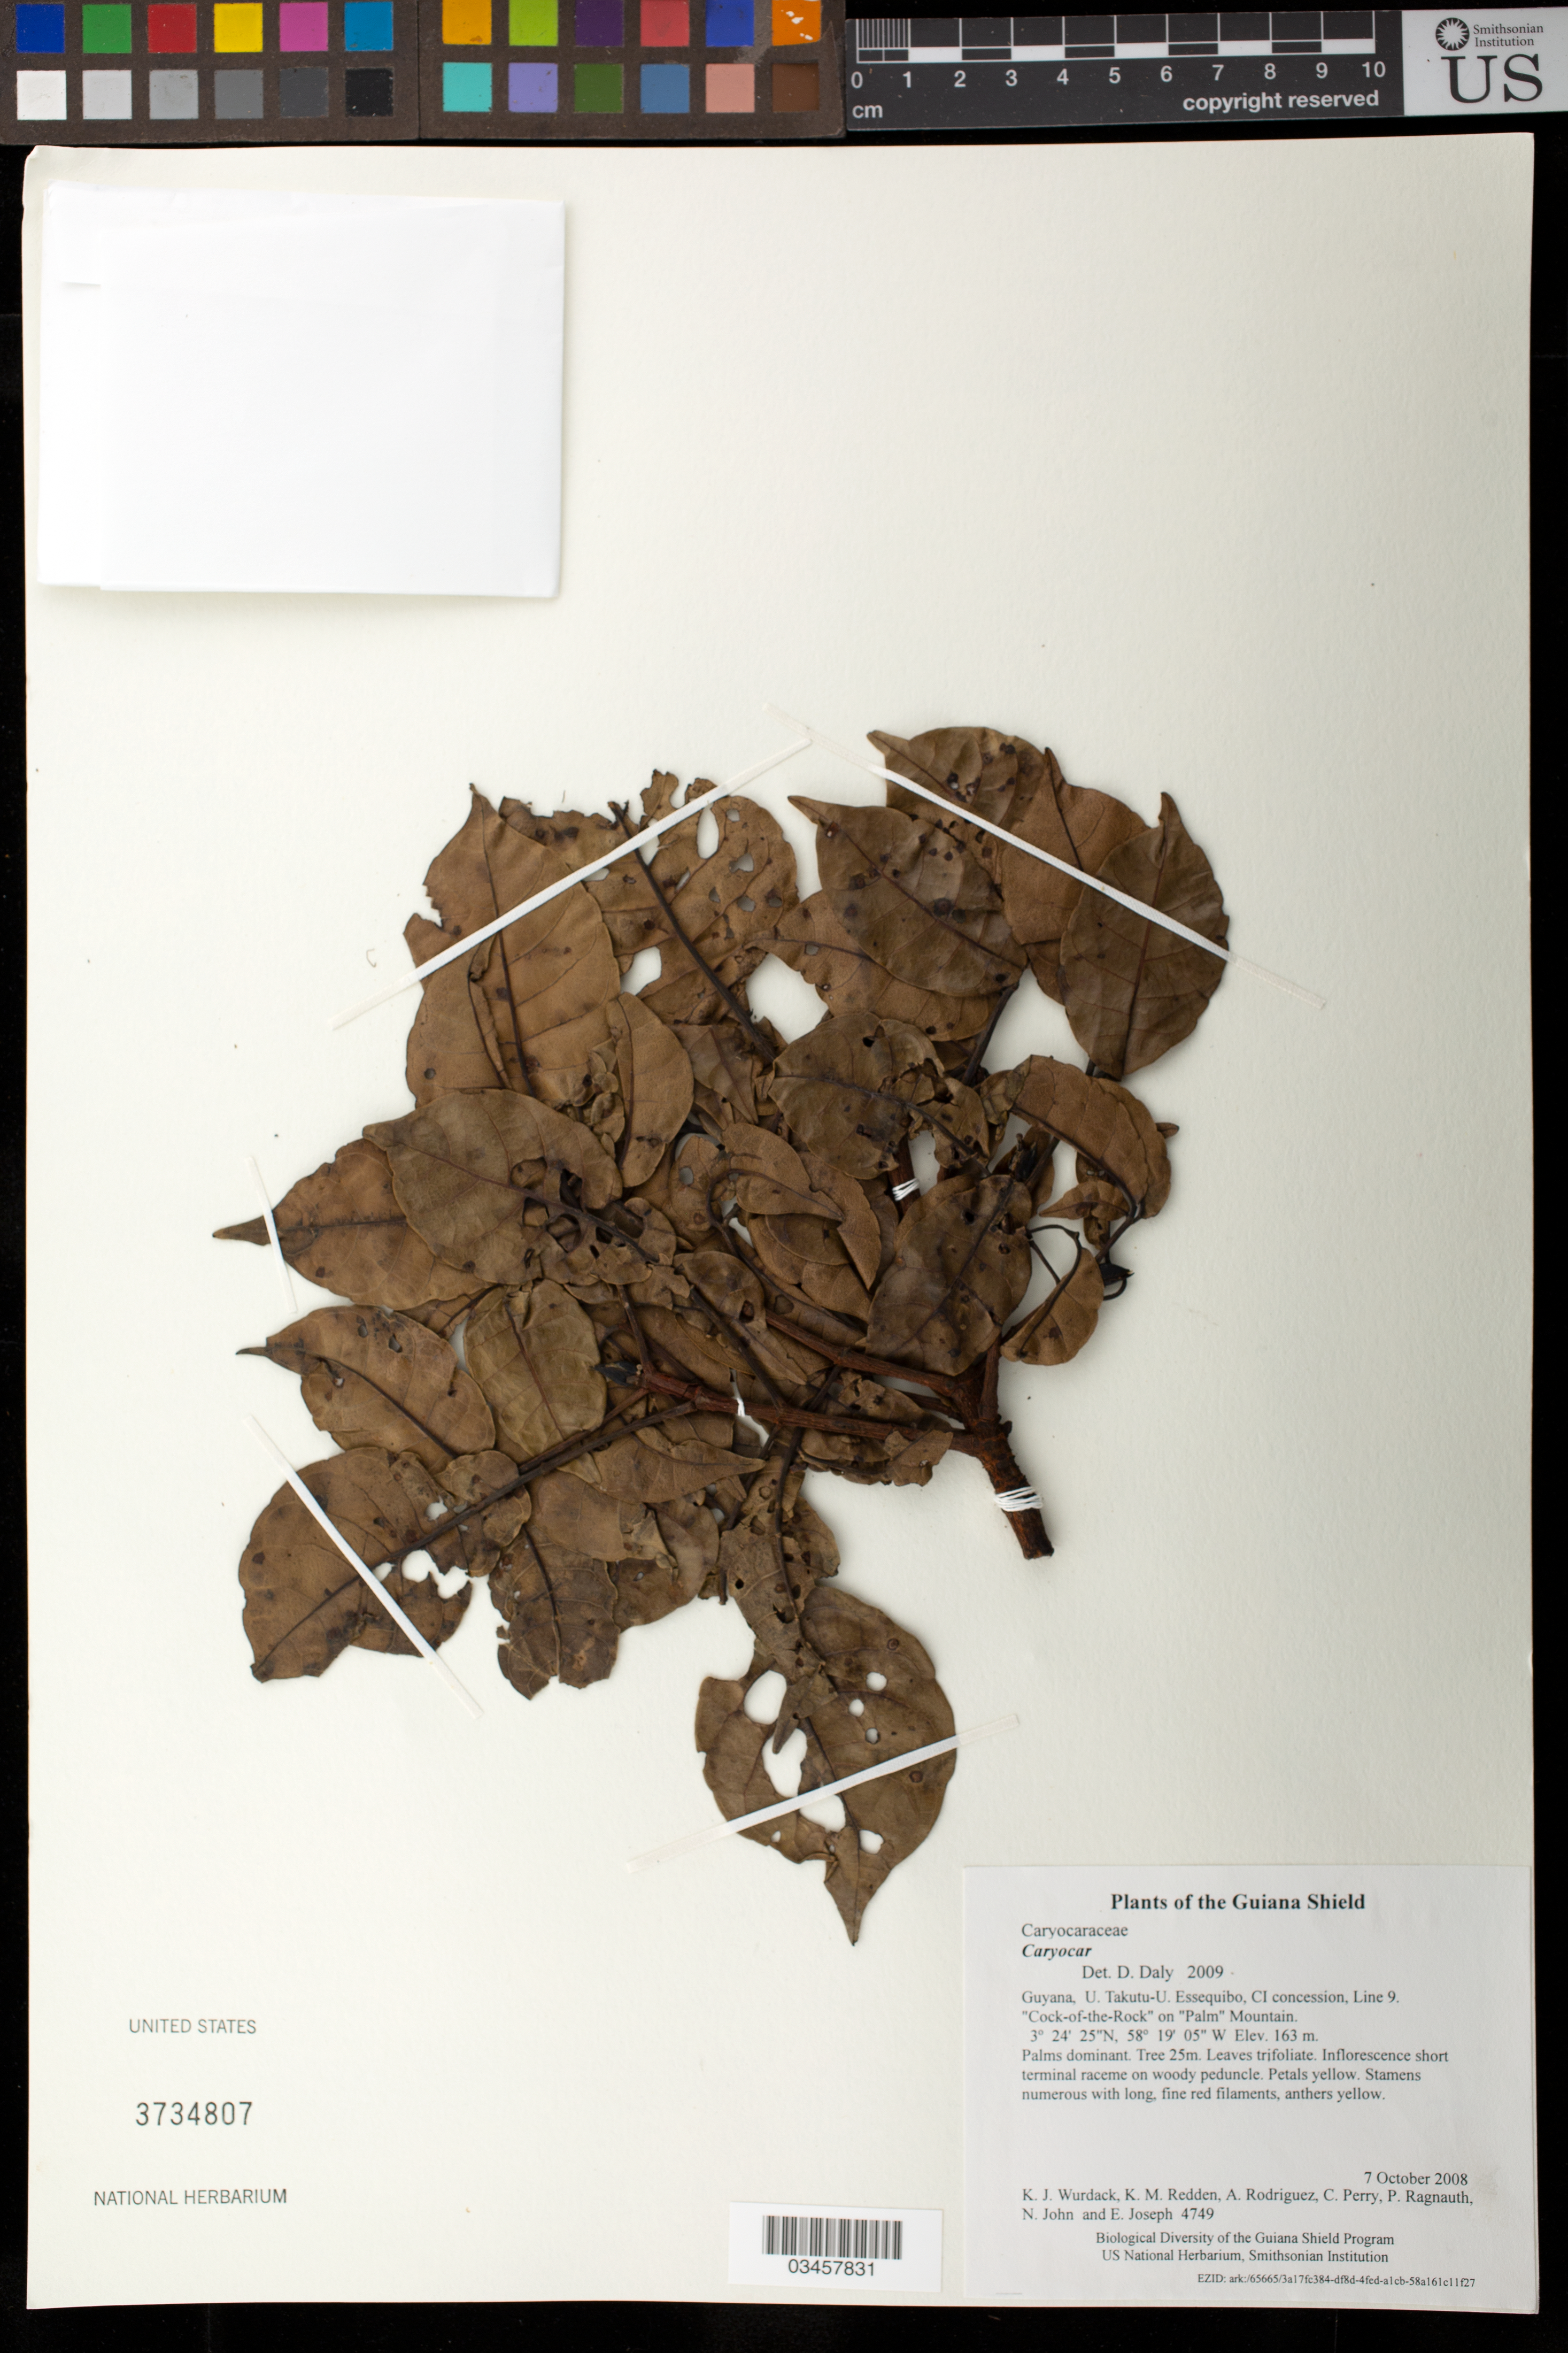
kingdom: Plantae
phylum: Tracheophyta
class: Magnoliopsida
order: Malpighiales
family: Caryocaraceae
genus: Caryocar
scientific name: Caryocar sp.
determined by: Daly, D.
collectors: K. Wurdack, K. M. Redden, A. Rodriguez, C. Perry, P. Ragnauth, N. John & E. Joseph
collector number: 4749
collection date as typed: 7 October 2008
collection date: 2008-10-07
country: Guyana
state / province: U. Takutu-U. Essequibo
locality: CI concession, Line 9. "Cock-of-the-Rock" on "Palm" Mountain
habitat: Palms dominant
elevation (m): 163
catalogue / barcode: US 3734807